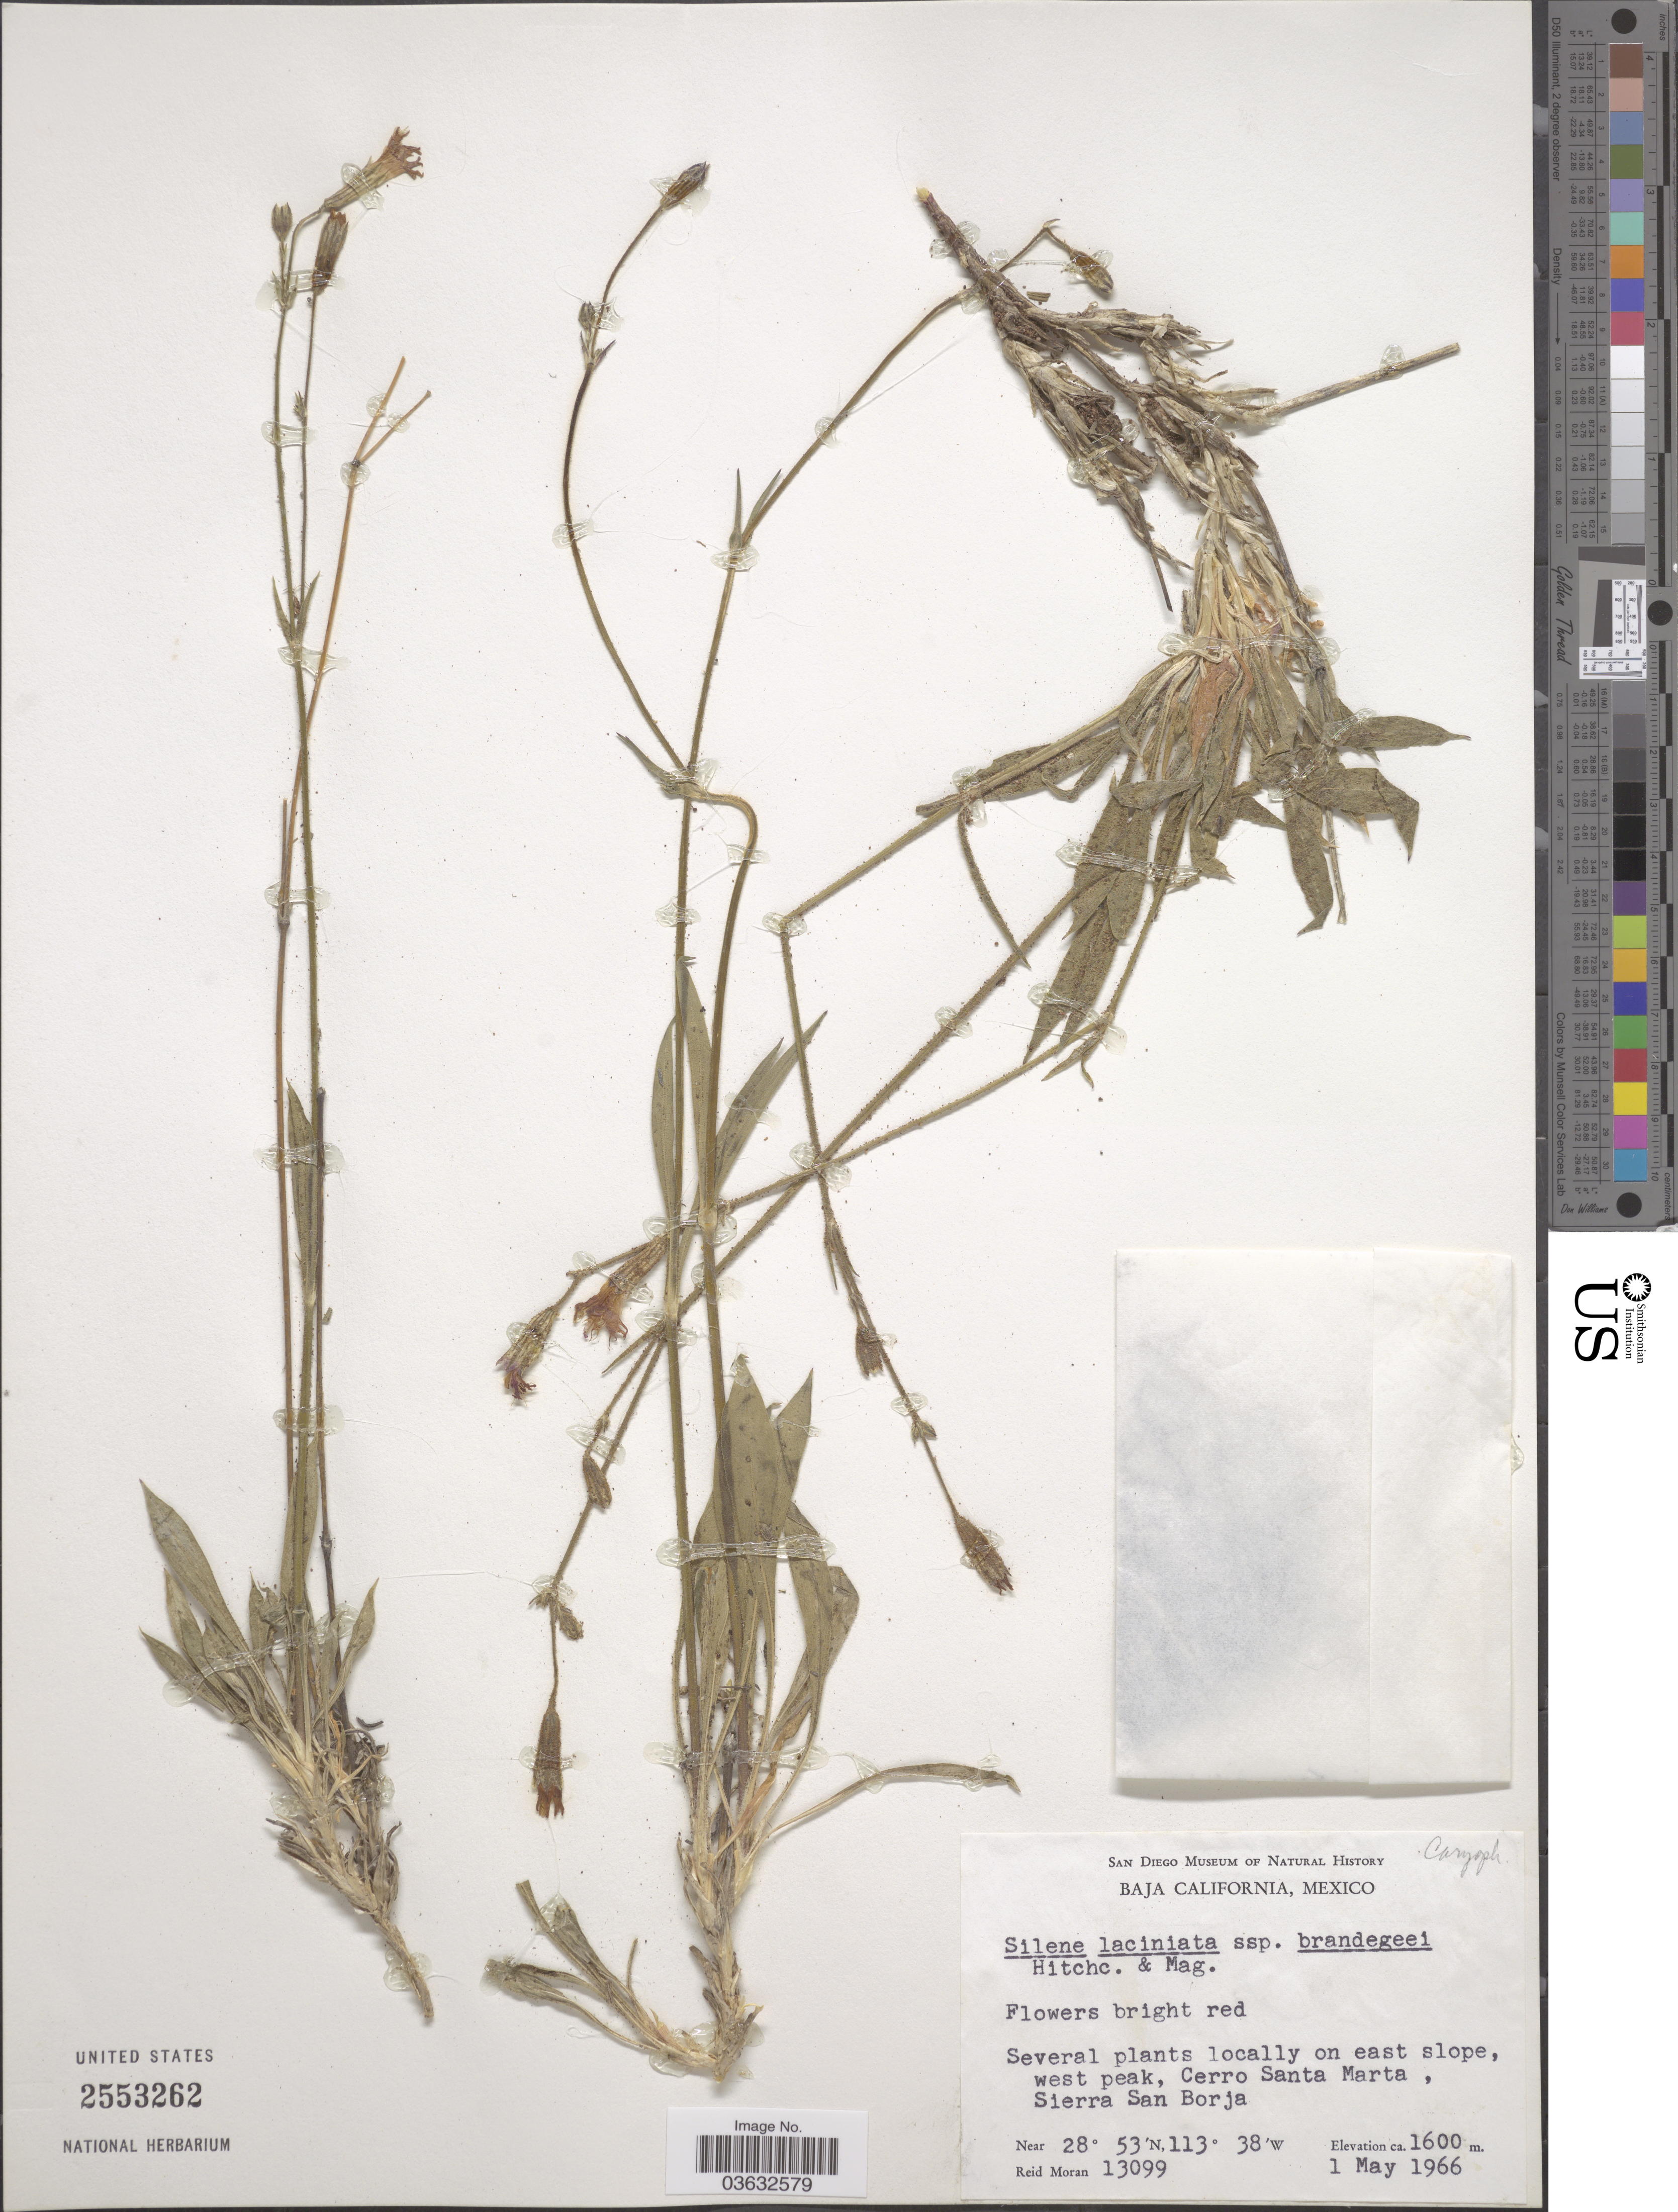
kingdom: Plantae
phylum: Tracheophyta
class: Magnoliopsida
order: Caryophyllales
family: Caryophyllaceae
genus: Silene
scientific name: Silene laciniata subsp. brandegeei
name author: C.L. Hitchc. & Maguire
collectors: R. Moran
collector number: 13099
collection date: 1966-05-01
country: Mexico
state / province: Baja California Norte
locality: East slope, west peak, Cerro Santa Maria, Sierra San Borja.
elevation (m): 1600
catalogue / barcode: US 2553262